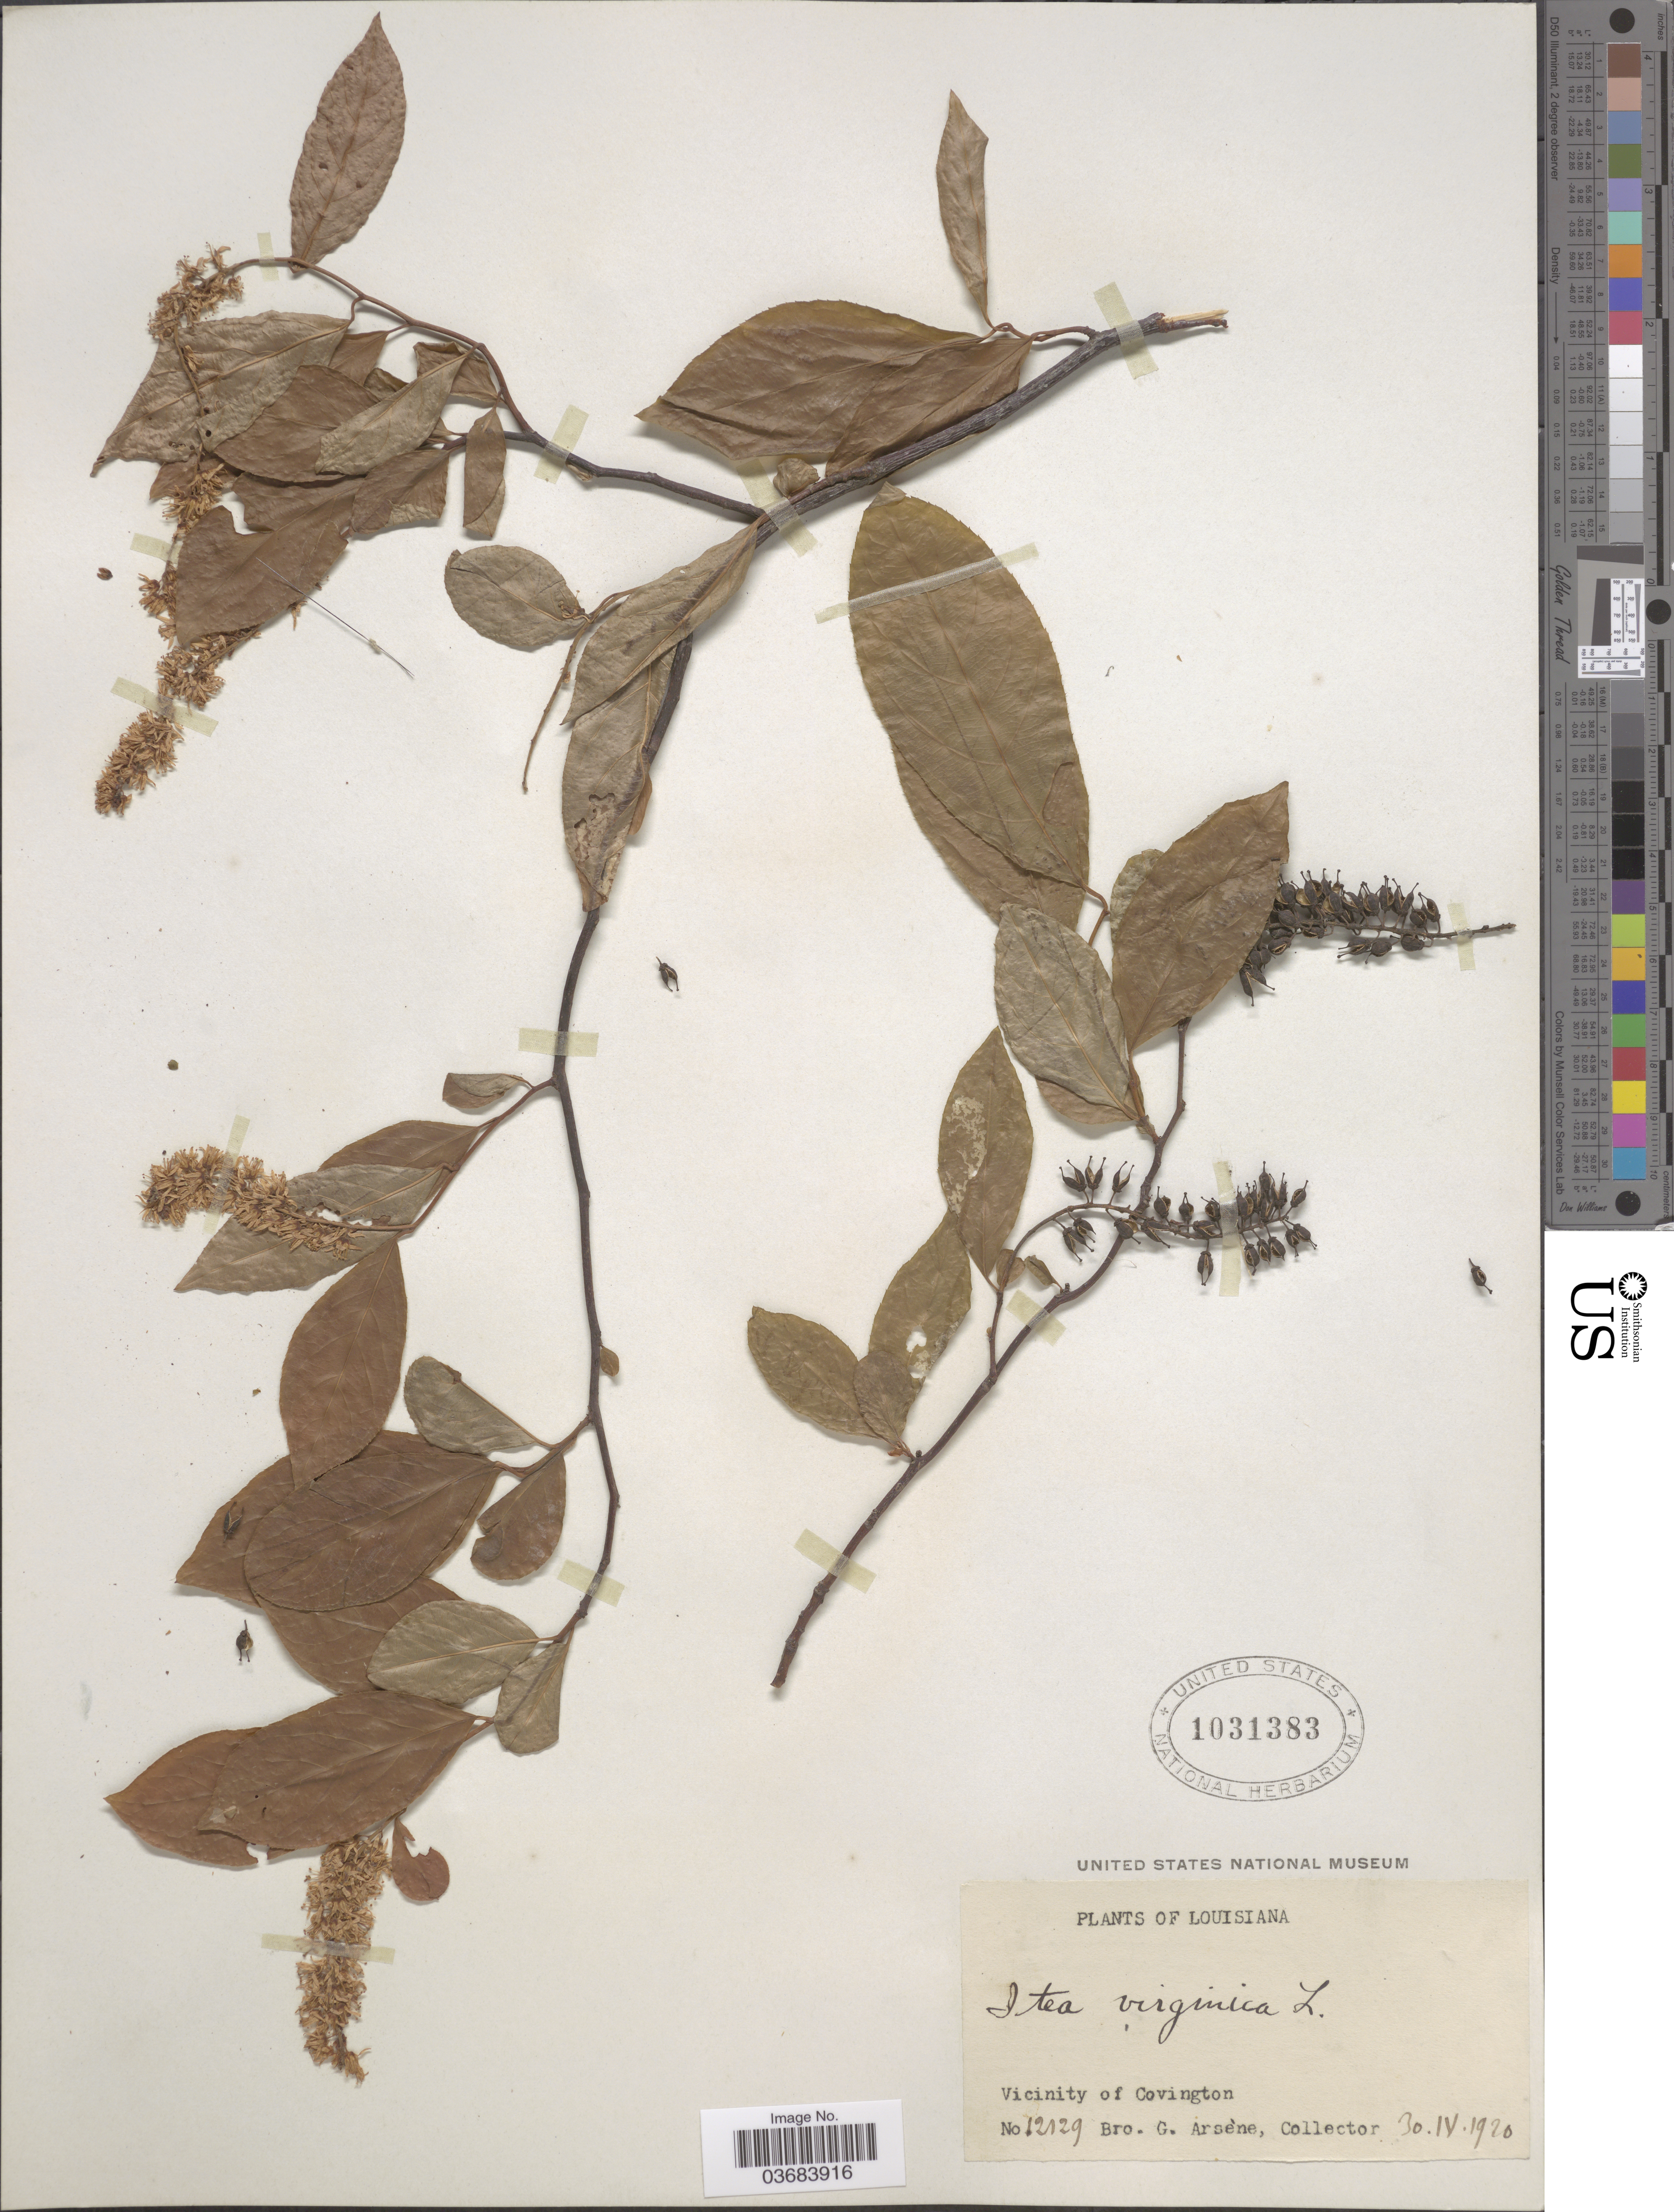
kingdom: Plantae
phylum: Tracheophyta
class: Magnoliopsida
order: Saxifragales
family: Iteaceae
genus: Itea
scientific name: Itea virginica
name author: L.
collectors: Bro. G. Arsène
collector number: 12129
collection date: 1920-04-30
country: United States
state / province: Louisiana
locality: Vicinity of Covington.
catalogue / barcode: US 1031383